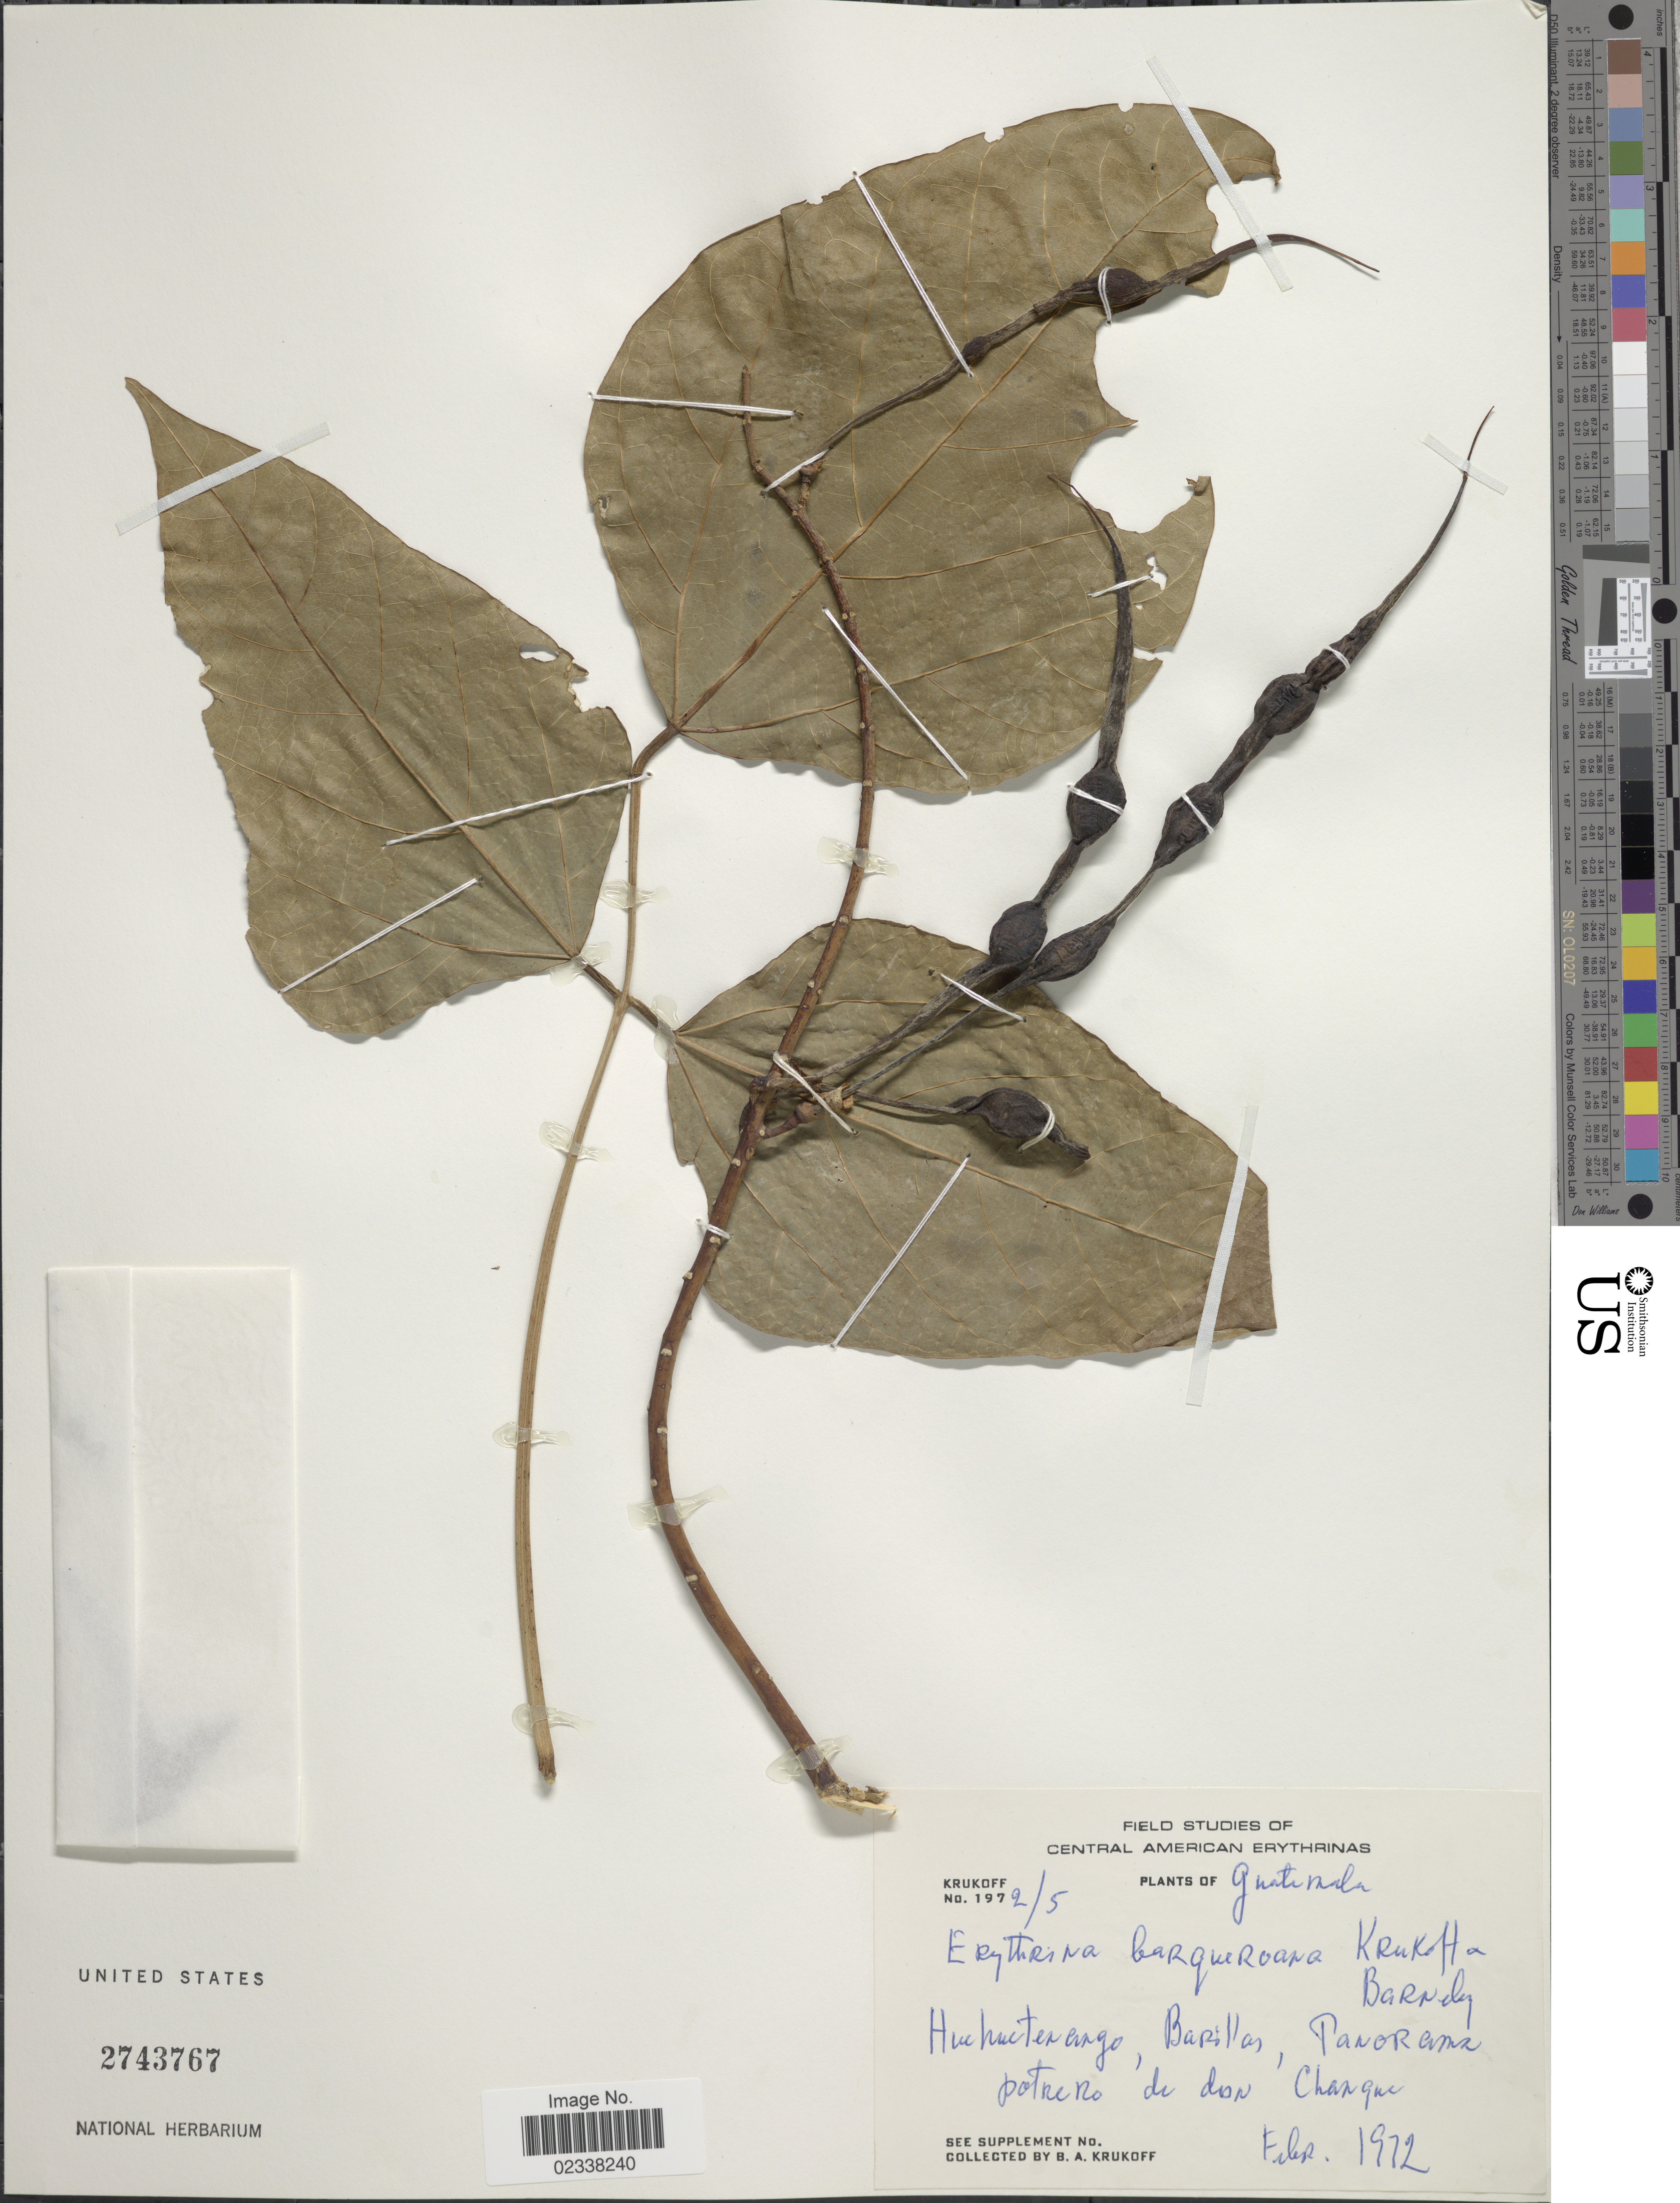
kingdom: Plantae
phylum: Tracheophyta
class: Magnoliopsida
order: Fabales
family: Fabaceae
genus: Erythrina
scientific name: Erythrina barqueroana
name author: Krukoff & Barneby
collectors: B. A. Krukoff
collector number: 1972/5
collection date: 1972-02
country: Guatemala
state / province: Huehuetenango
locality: Barillas, Panorama potrero de don Changui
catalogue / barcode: US 2743767